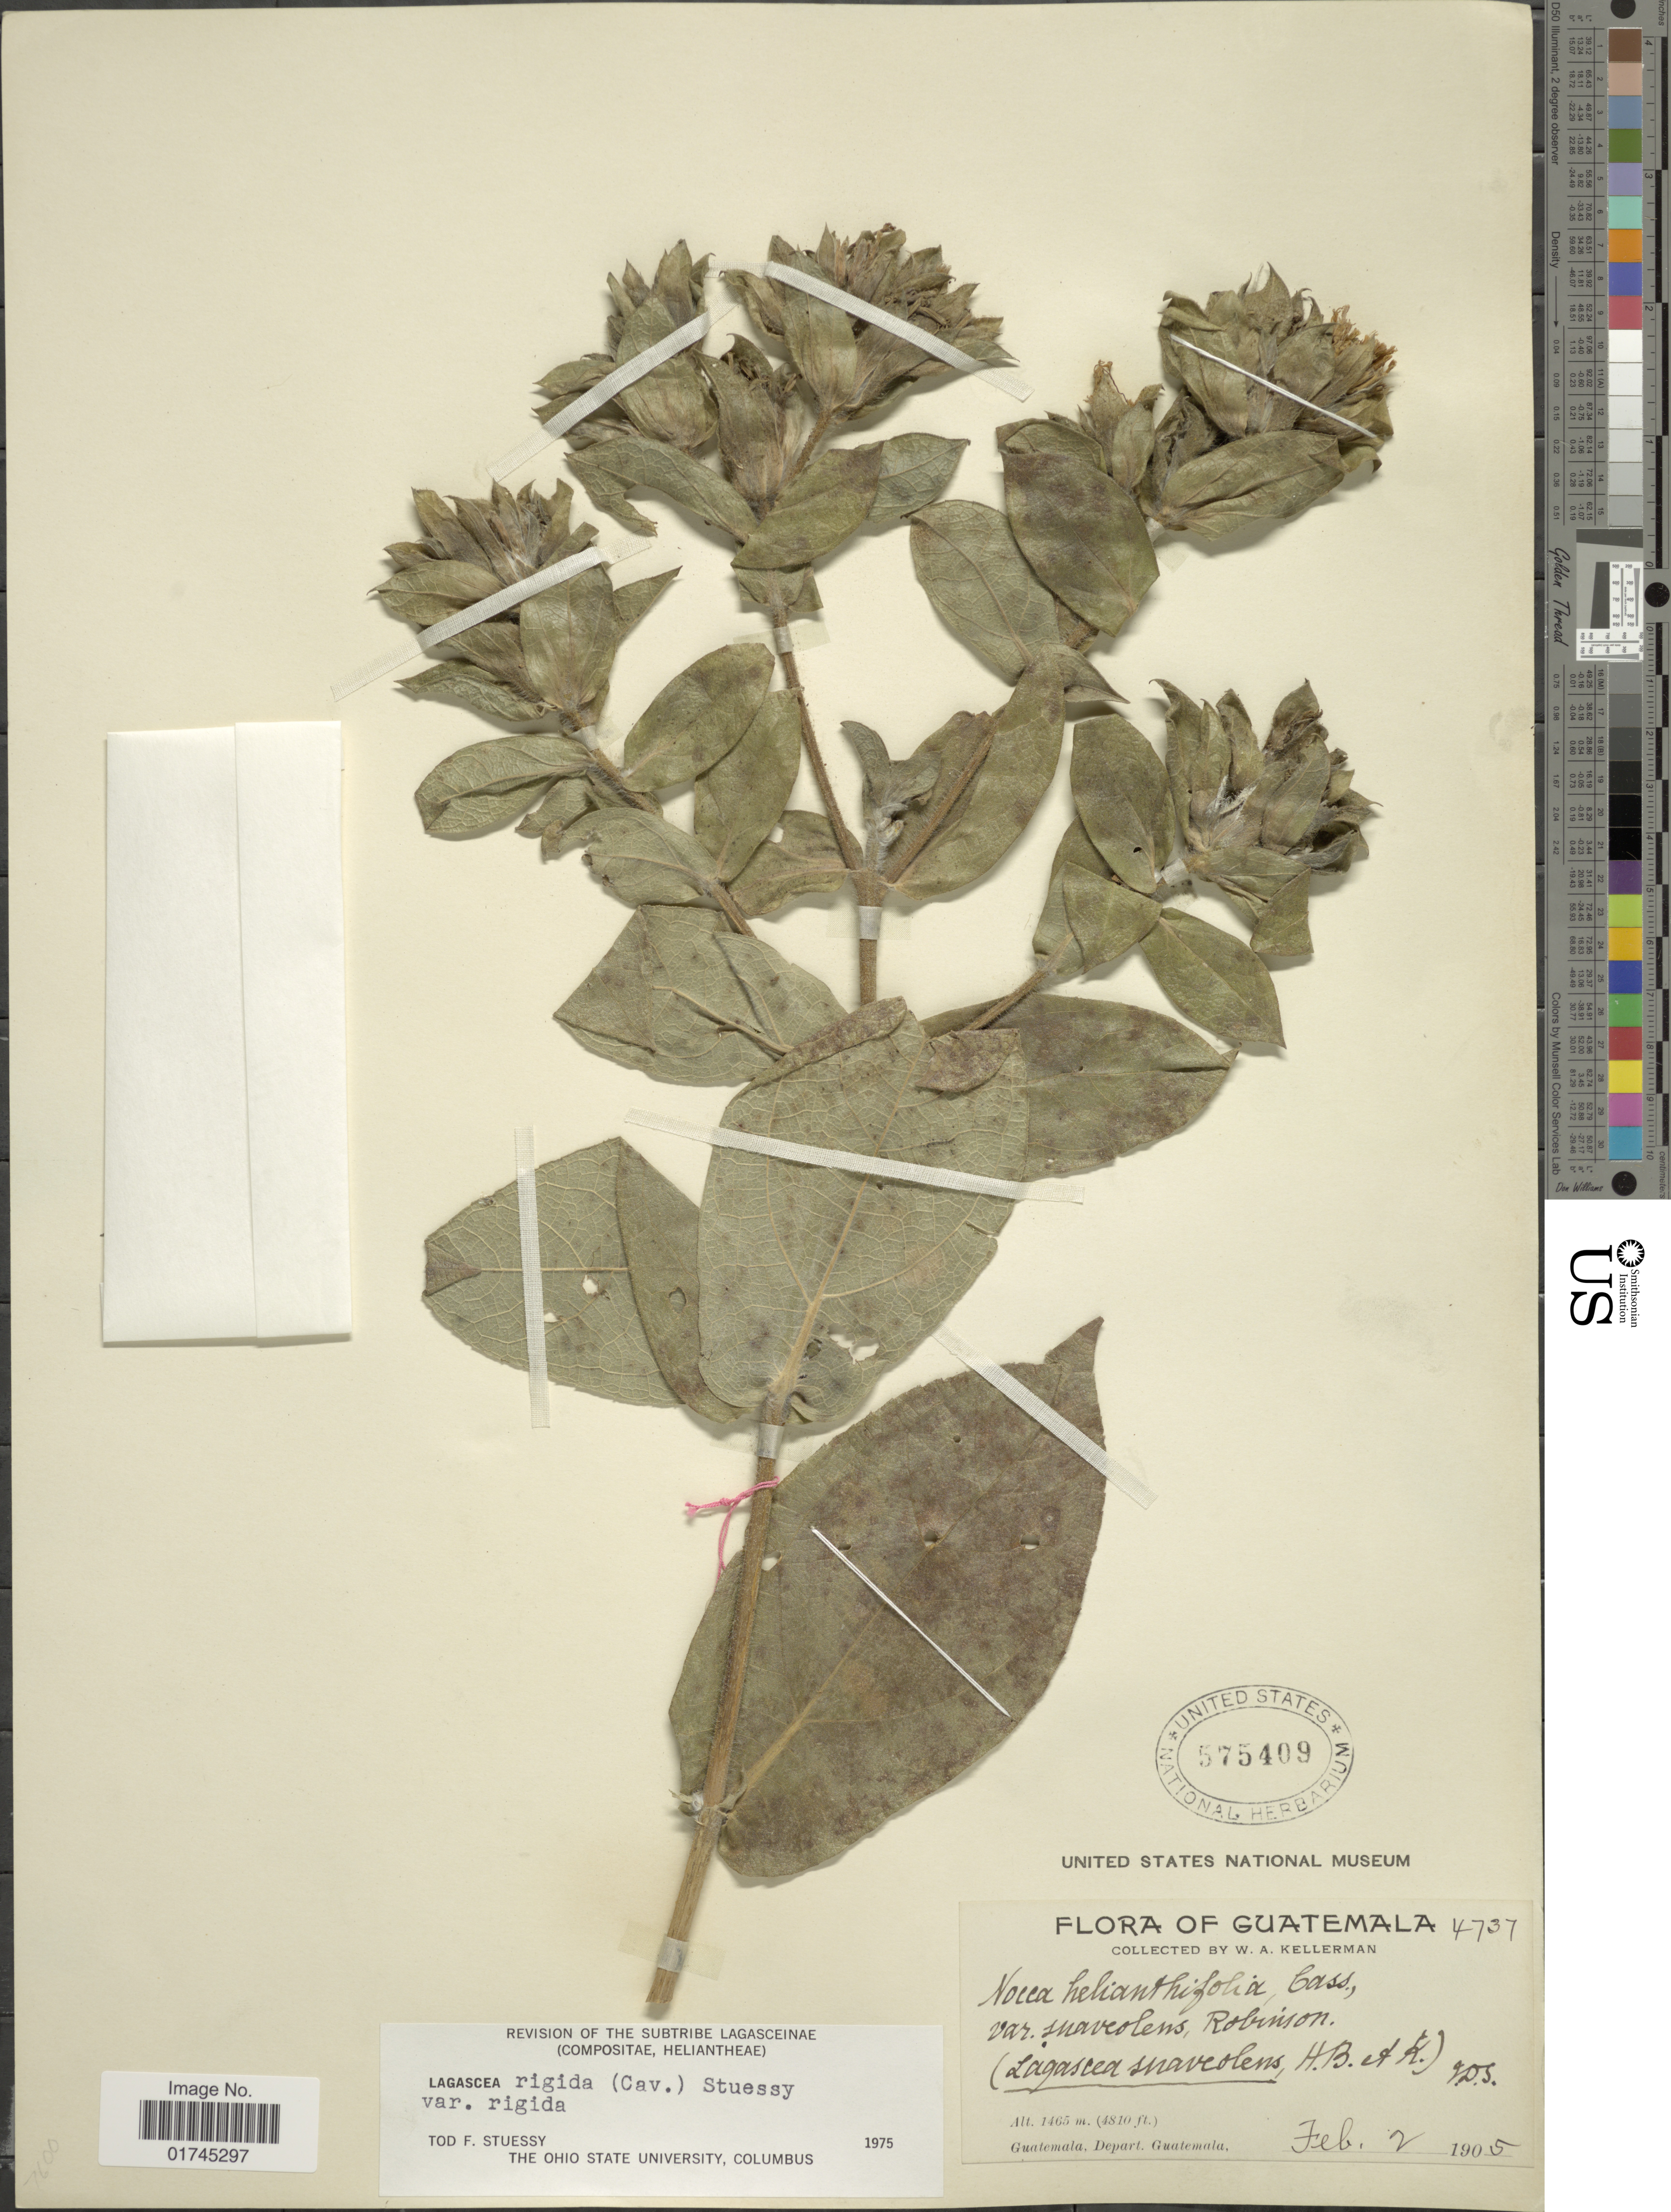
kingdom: Plantae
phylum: Tracheophyta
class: Magnoliopsida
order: Asterales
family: Asteraceae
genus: Lagascea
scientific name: Lagascea helianthifolia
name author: Kunth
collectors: W. Kellerman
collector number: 4737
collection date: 1905-02-02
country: Guatemala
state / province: Guatemala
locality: Guatemala.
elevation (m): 1465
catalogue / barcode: US 575409